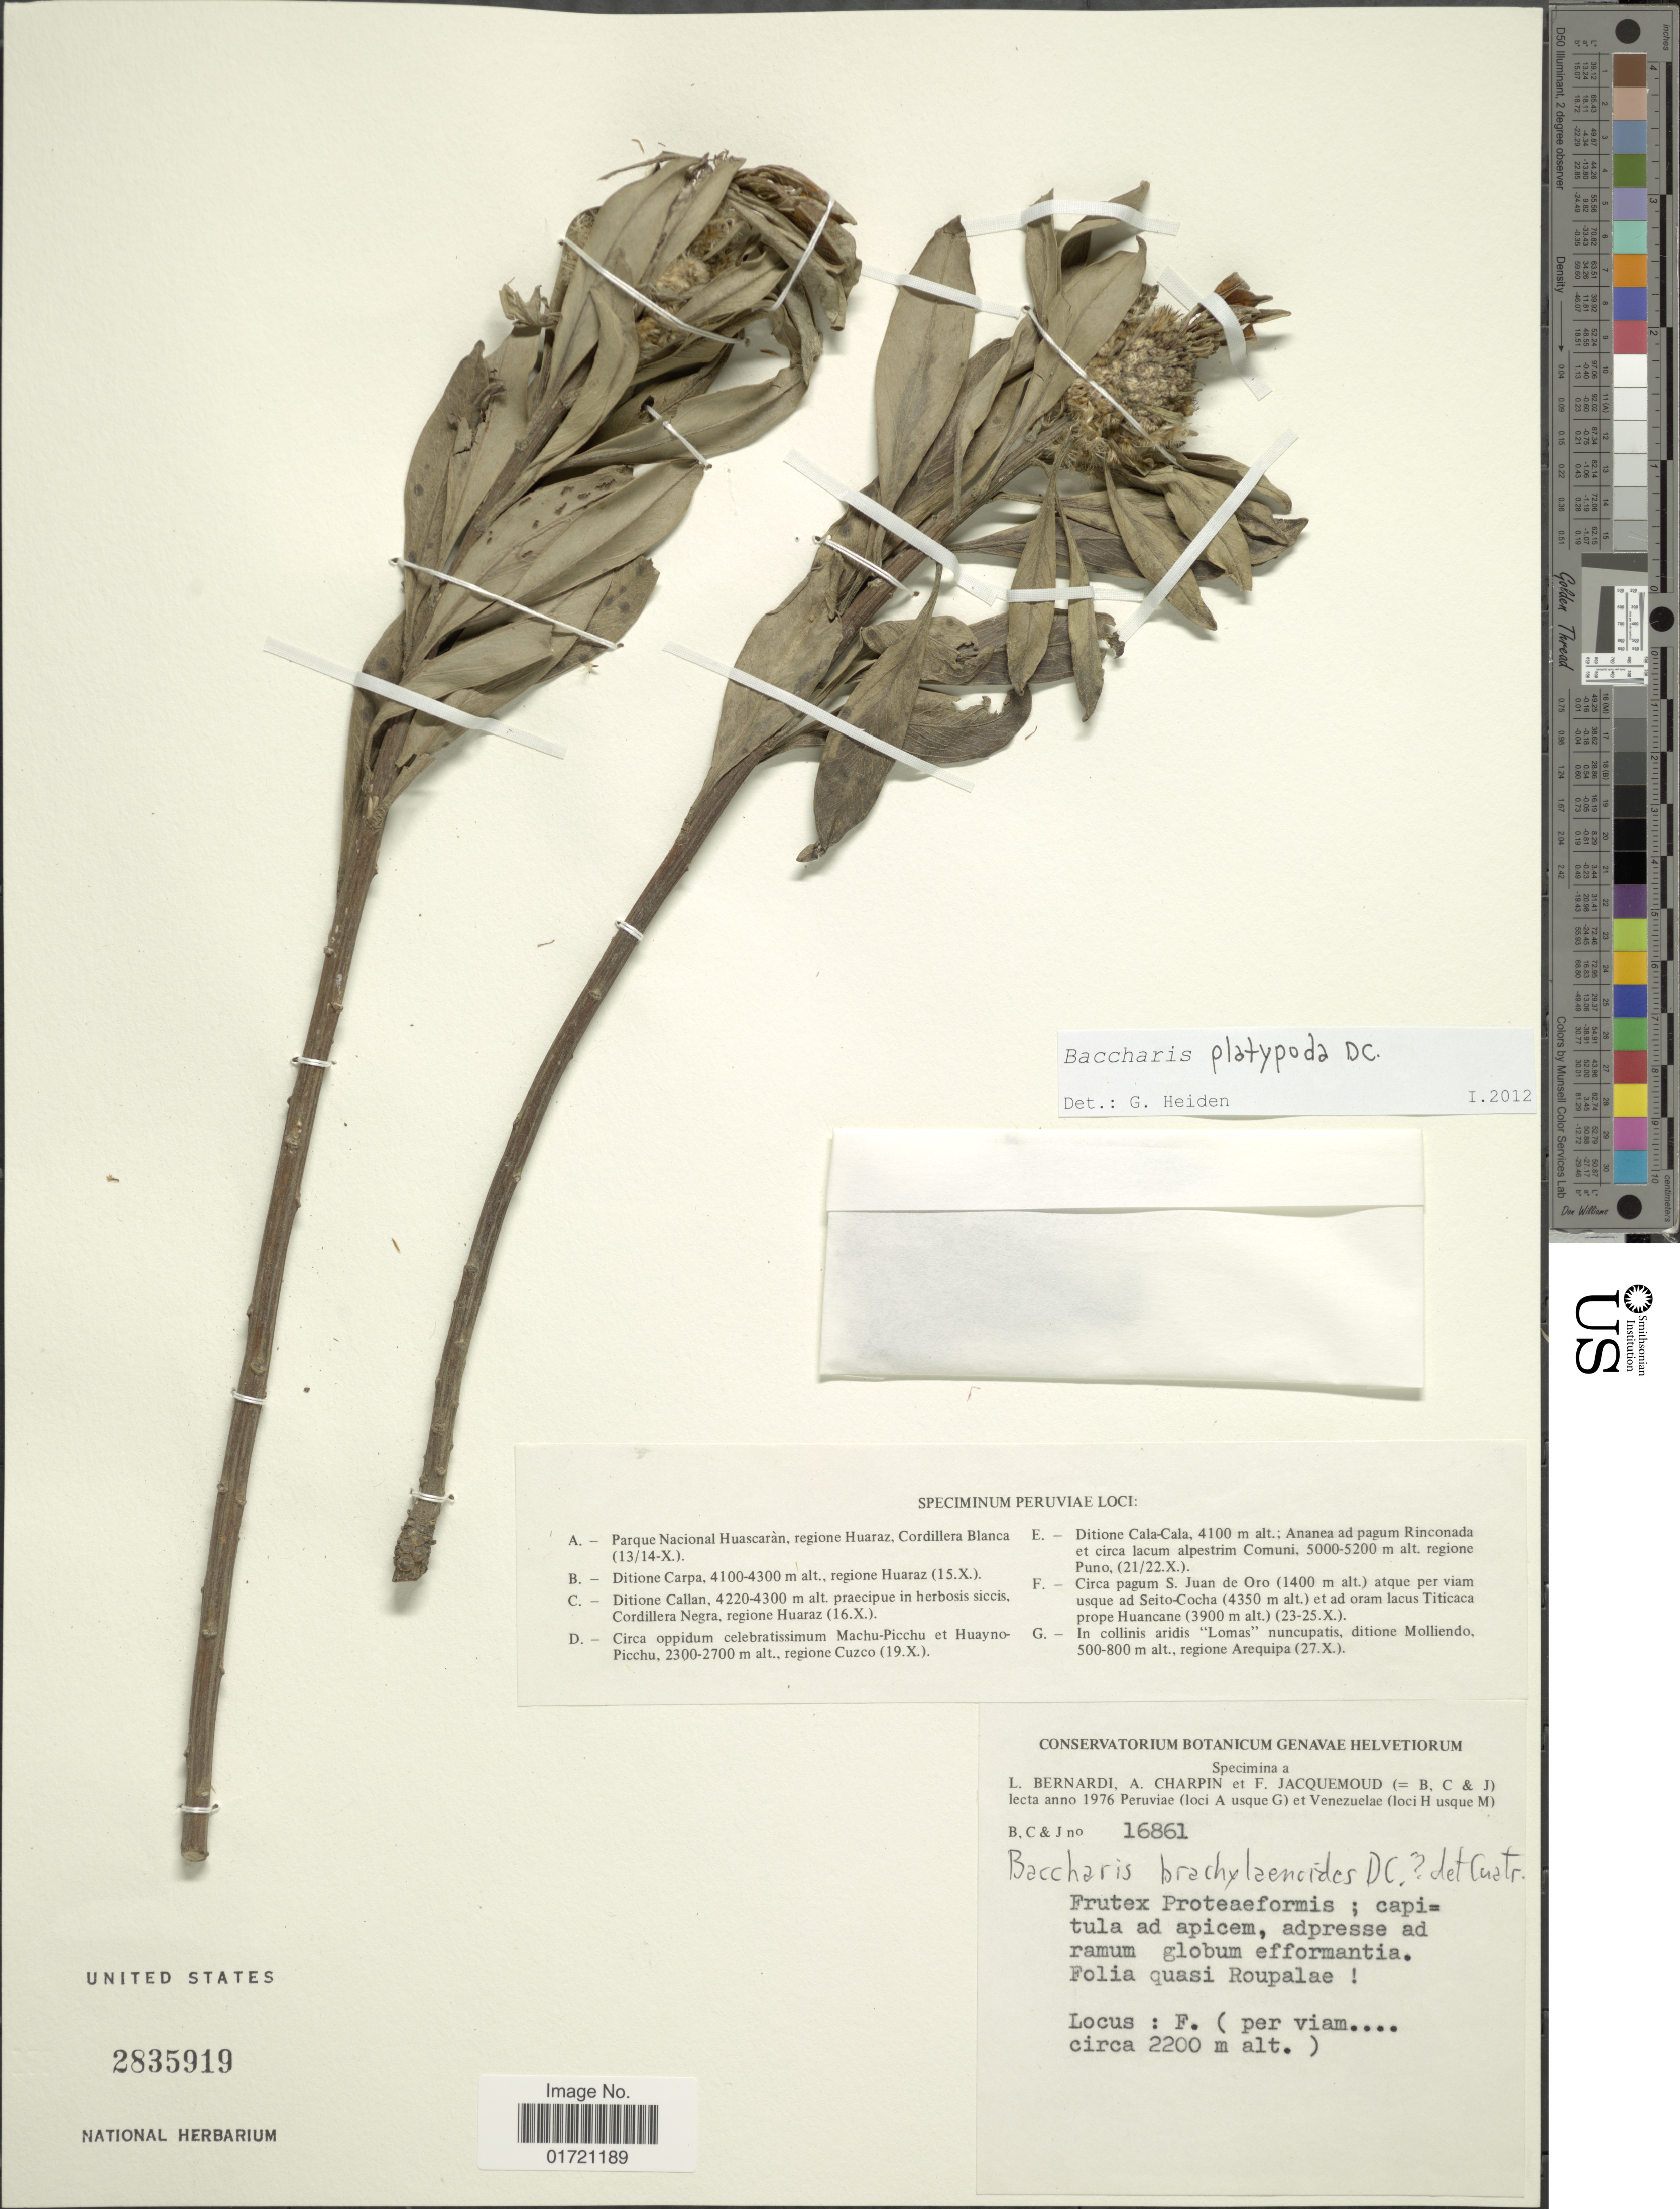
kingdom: Plantae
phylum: Tracheophyta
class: Magnoliopsida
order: Asterales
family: Asteraceae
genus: Baccharis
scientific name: Baccharis platypoda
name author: DC.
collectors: I. Bernardi, A. Charpin & F. Jacquemoud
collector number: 16861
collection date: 1976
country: Peru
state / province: Puno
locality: F. (per viam....)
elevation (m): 2200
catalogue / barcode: US 2835919